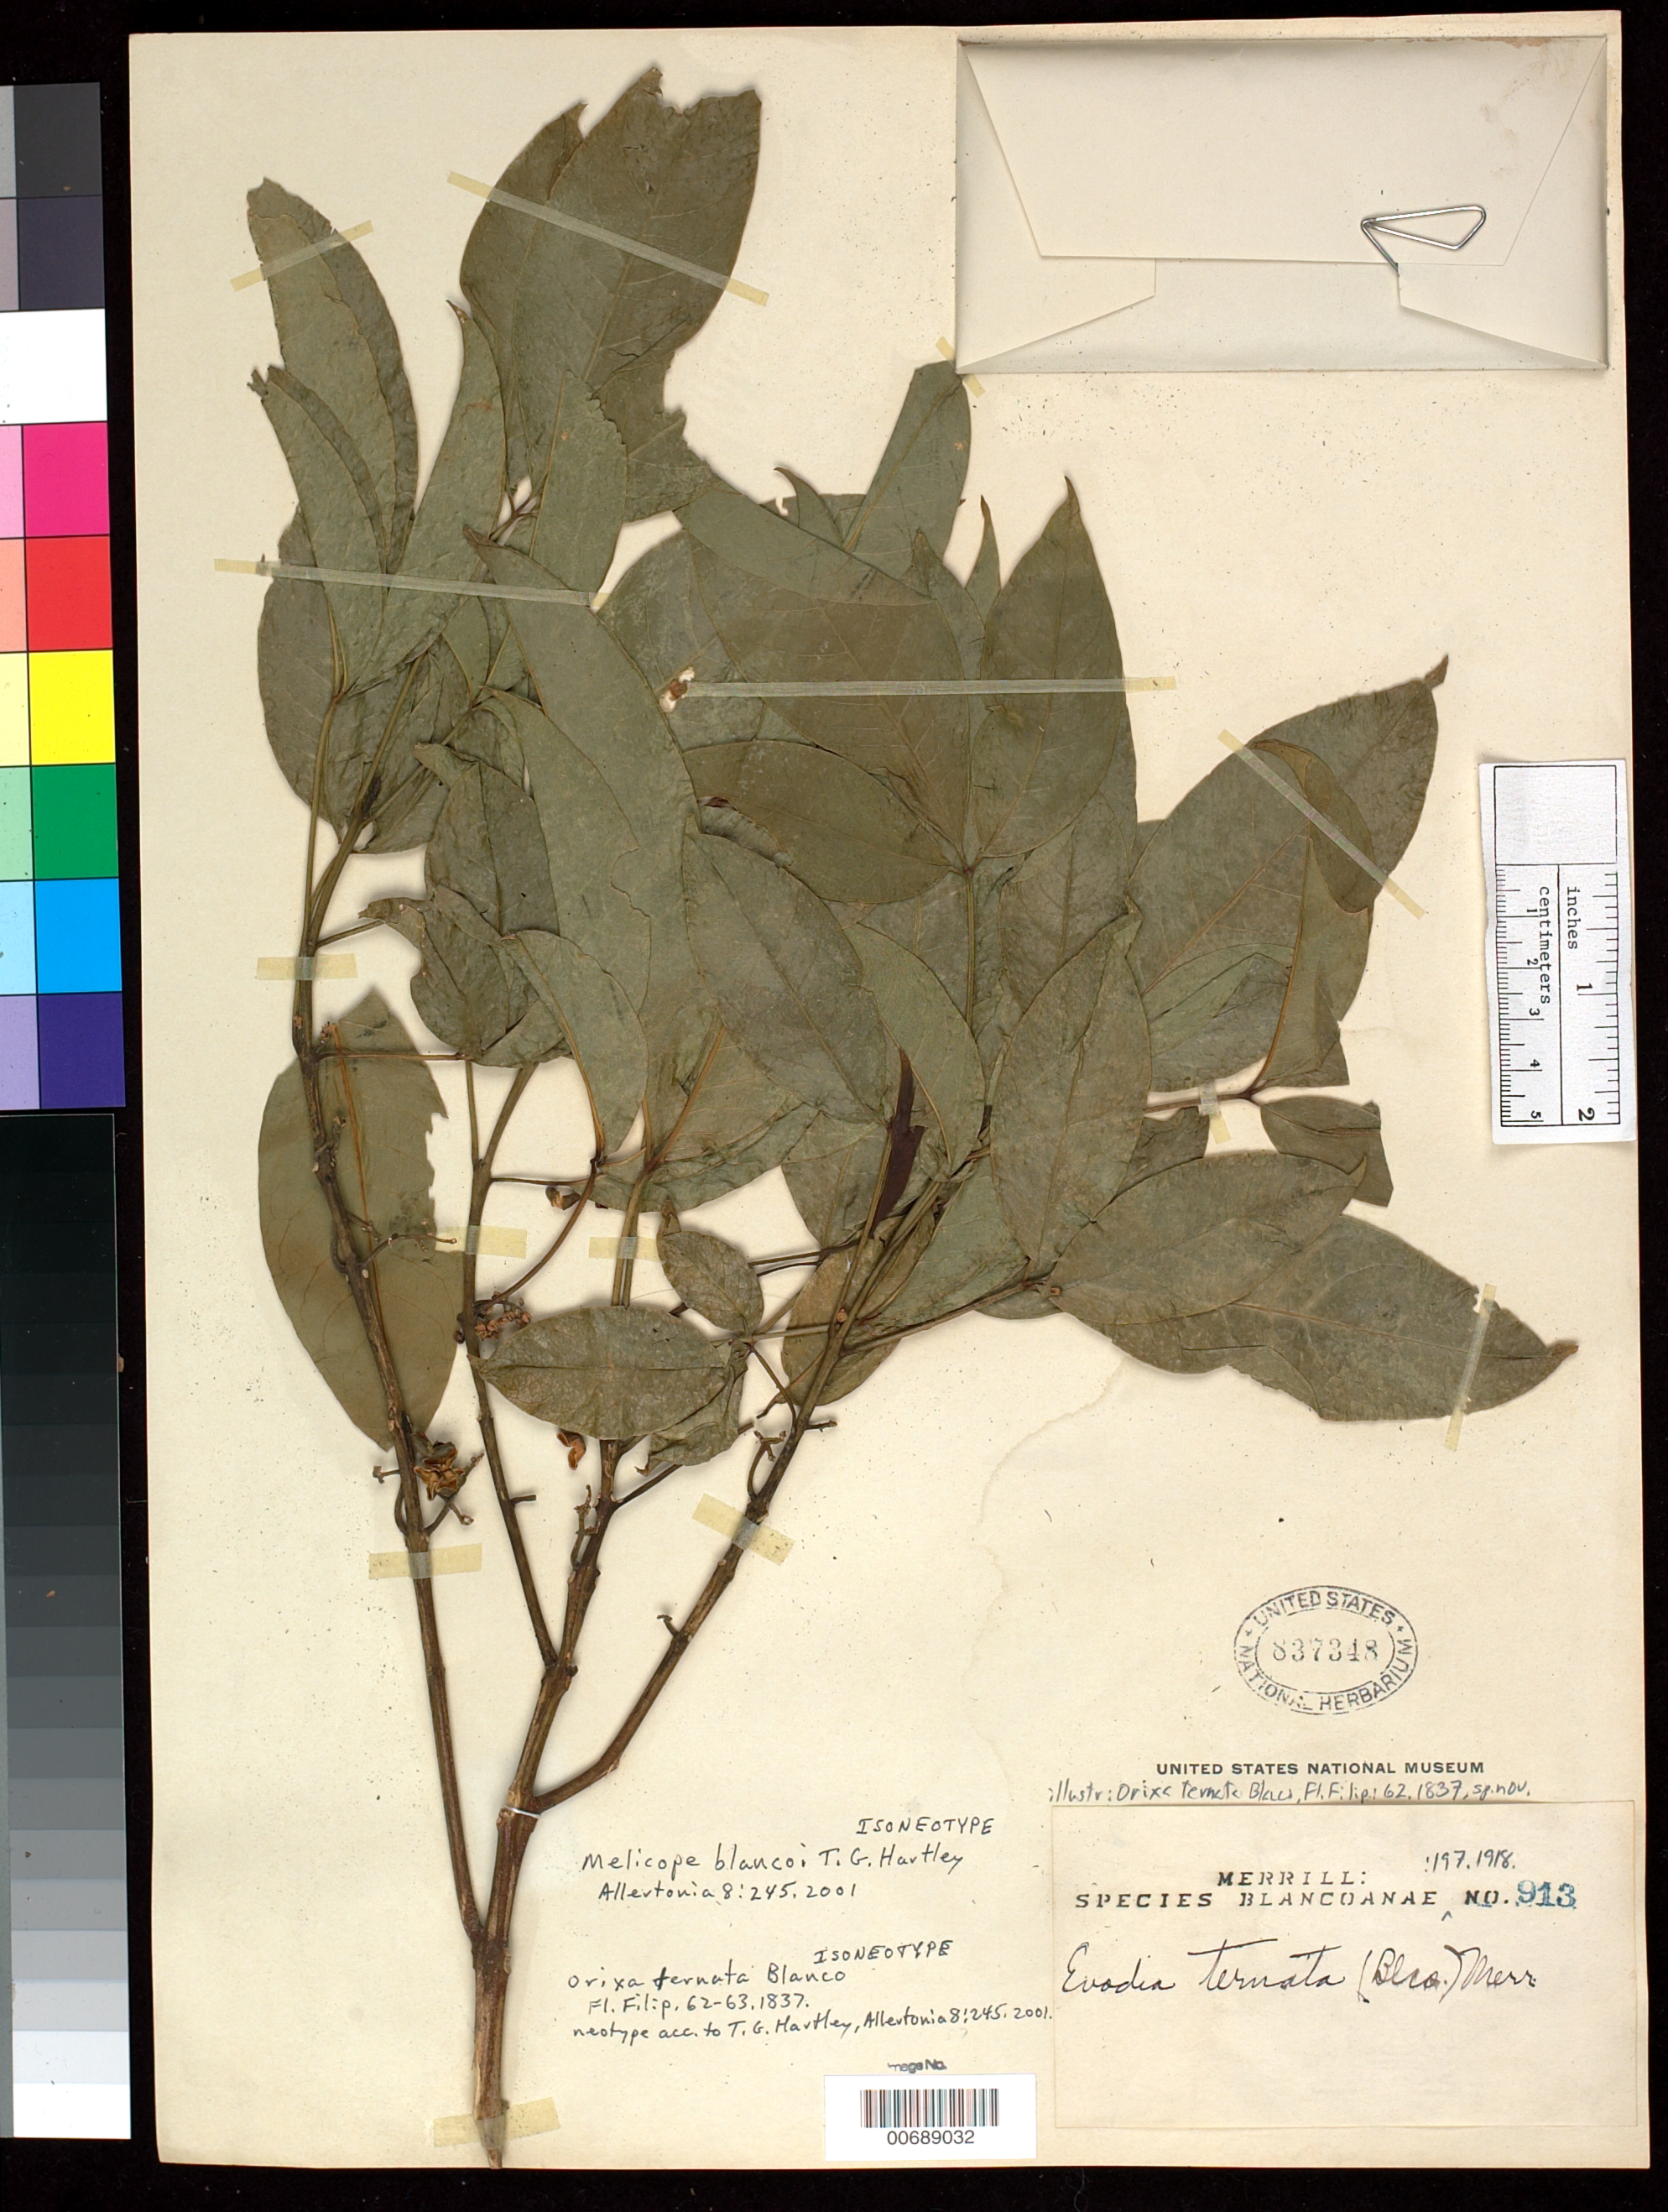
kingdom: Plantae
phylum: Tracheophyta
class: Magnoliopsida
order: Sapindales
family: Rutaceae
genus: Orixa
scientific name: Orixa ternata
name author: Blanco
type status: Isoneotype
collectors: E. D. Merrill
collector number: Sp. Blancoan. 0913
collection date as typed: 1915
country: Philippines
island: Luzon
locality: Rizal.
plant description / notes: Neotype at K.; Cited by E.D. Merrill in Sp. Blancoan. 197. 1918. Specimen data taken from neotypification; US sheet without data (locality, date, etc.).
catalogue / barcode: US 837348